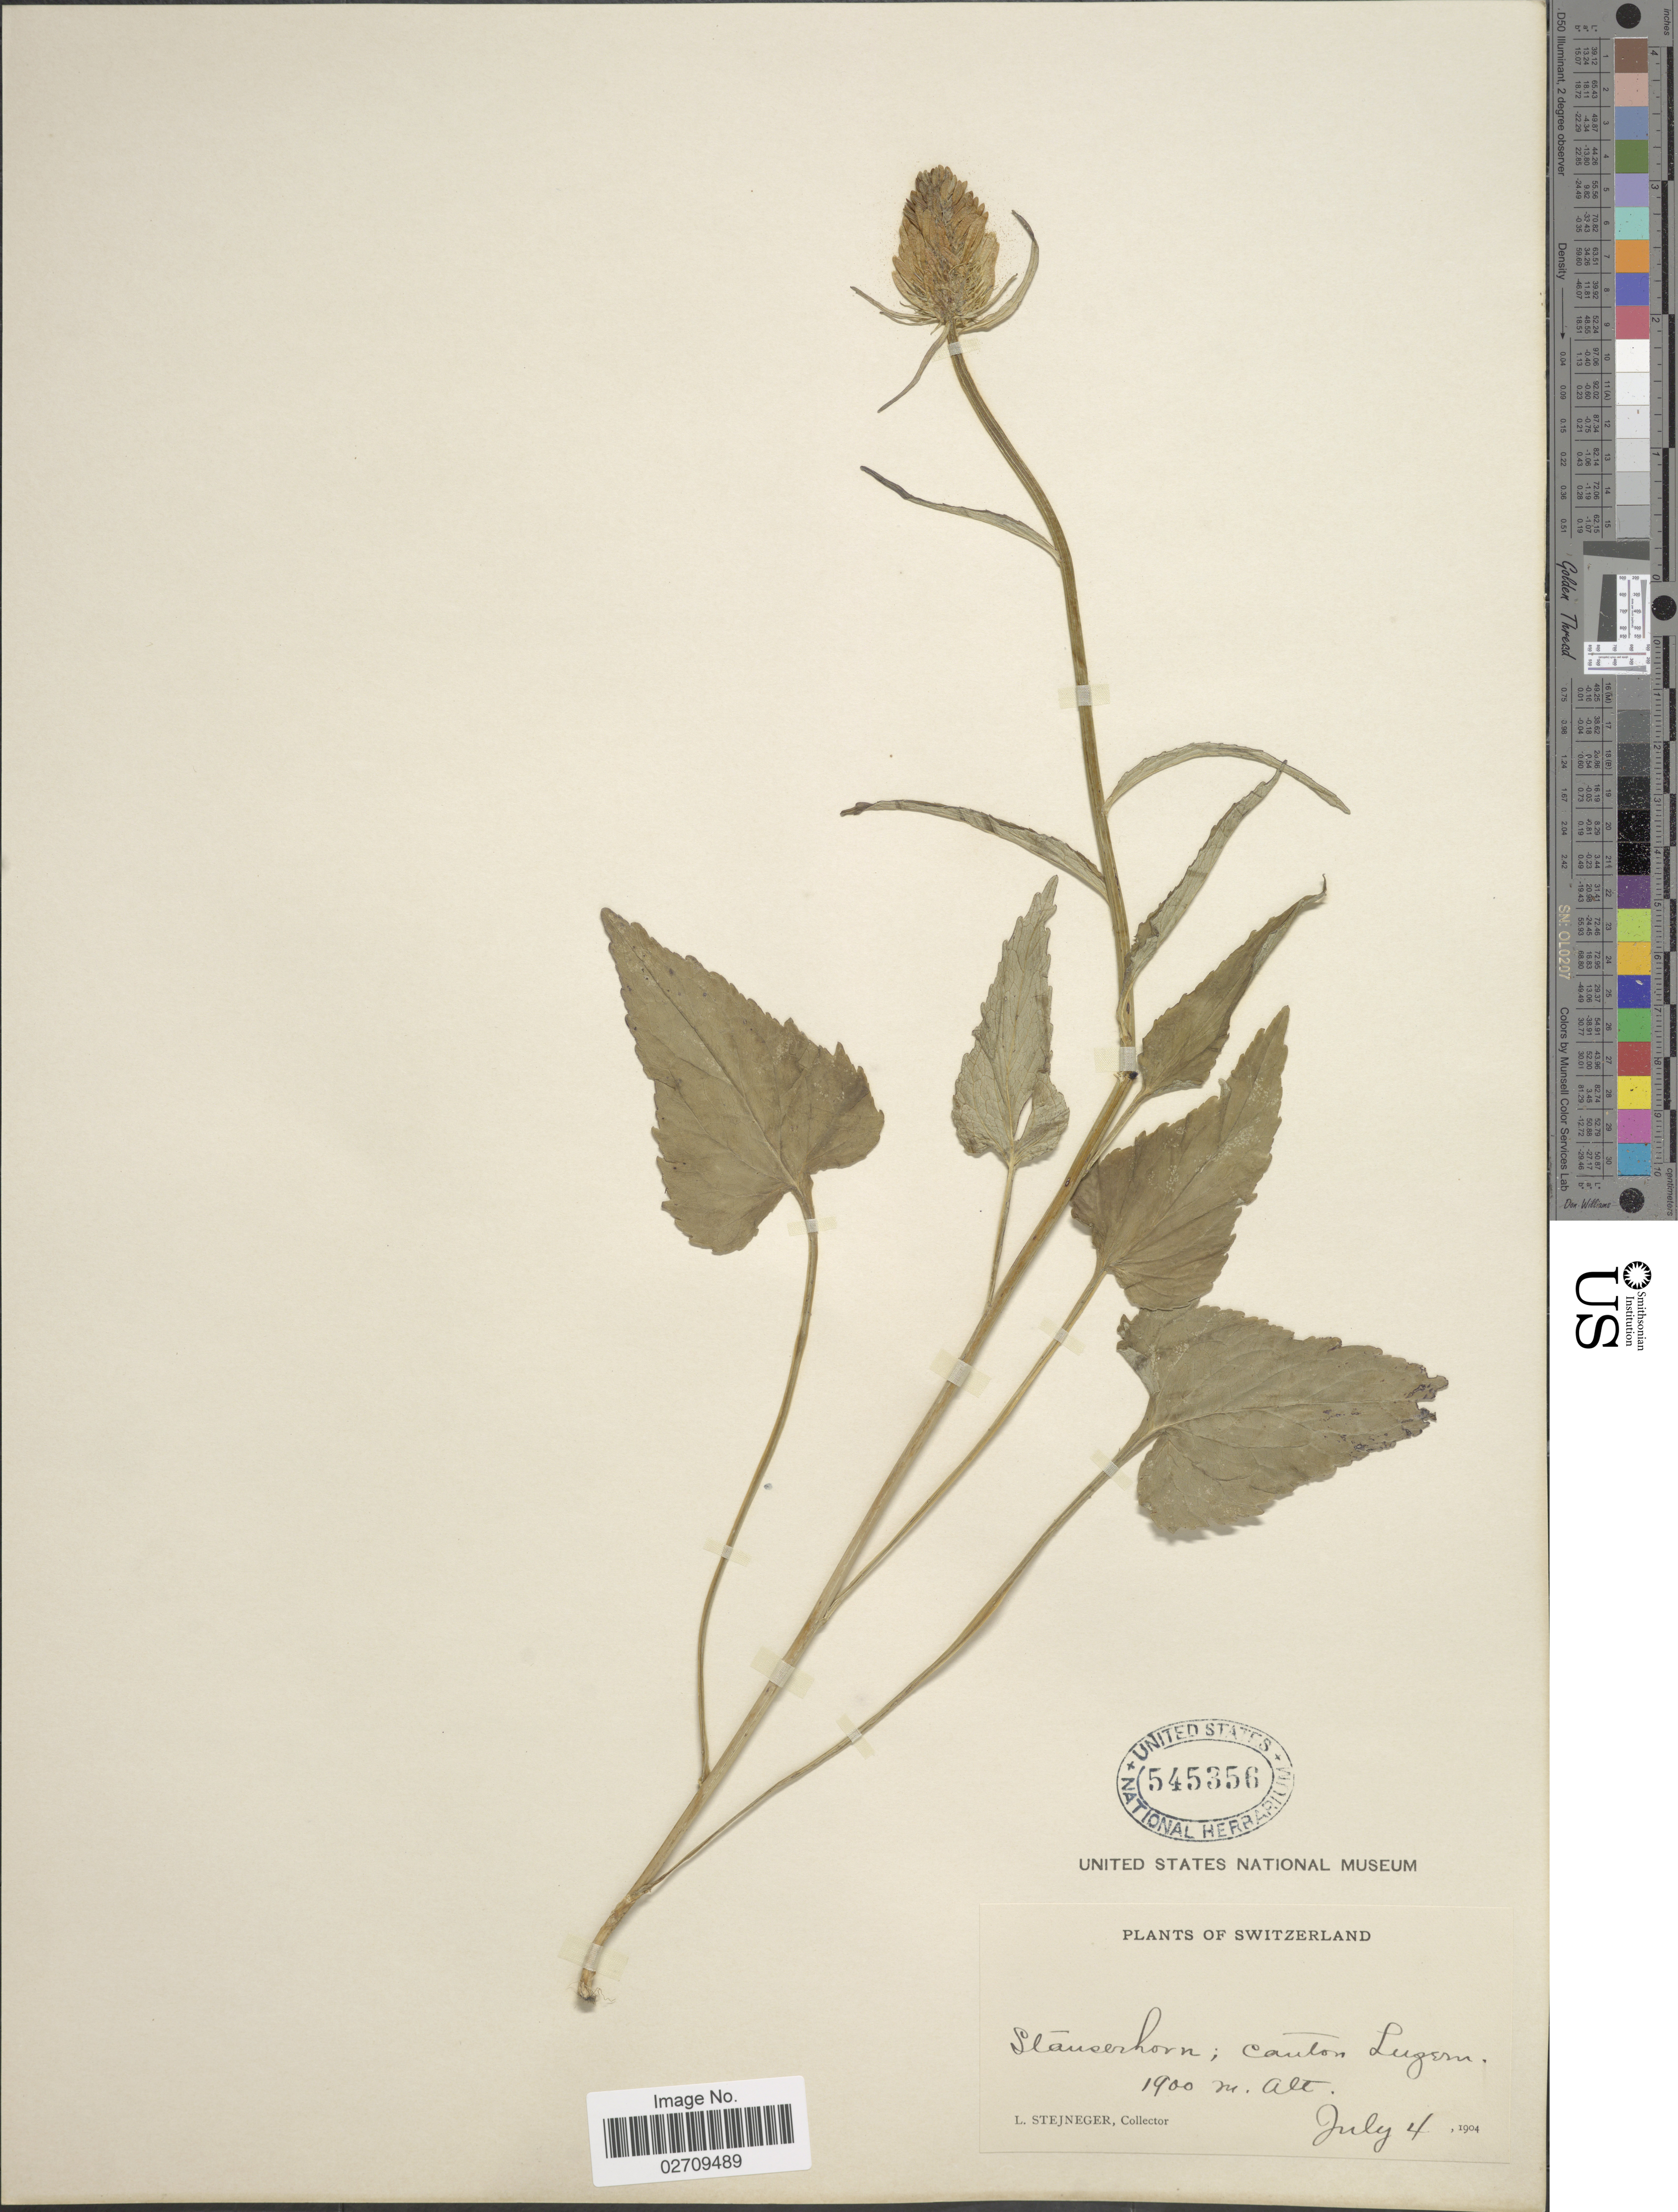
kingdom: Plantae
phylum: Tracheophyta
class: Magnoliopsida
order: Asterales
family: Campanulaceae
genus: Phyteuma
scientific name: Phyteuma sp.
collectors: L. Stejneger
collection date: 1904-07-04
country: Switzerland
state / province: Lucerne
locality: Stanserhorn: Canton Luzern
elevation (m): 1900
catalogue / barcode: US 545356